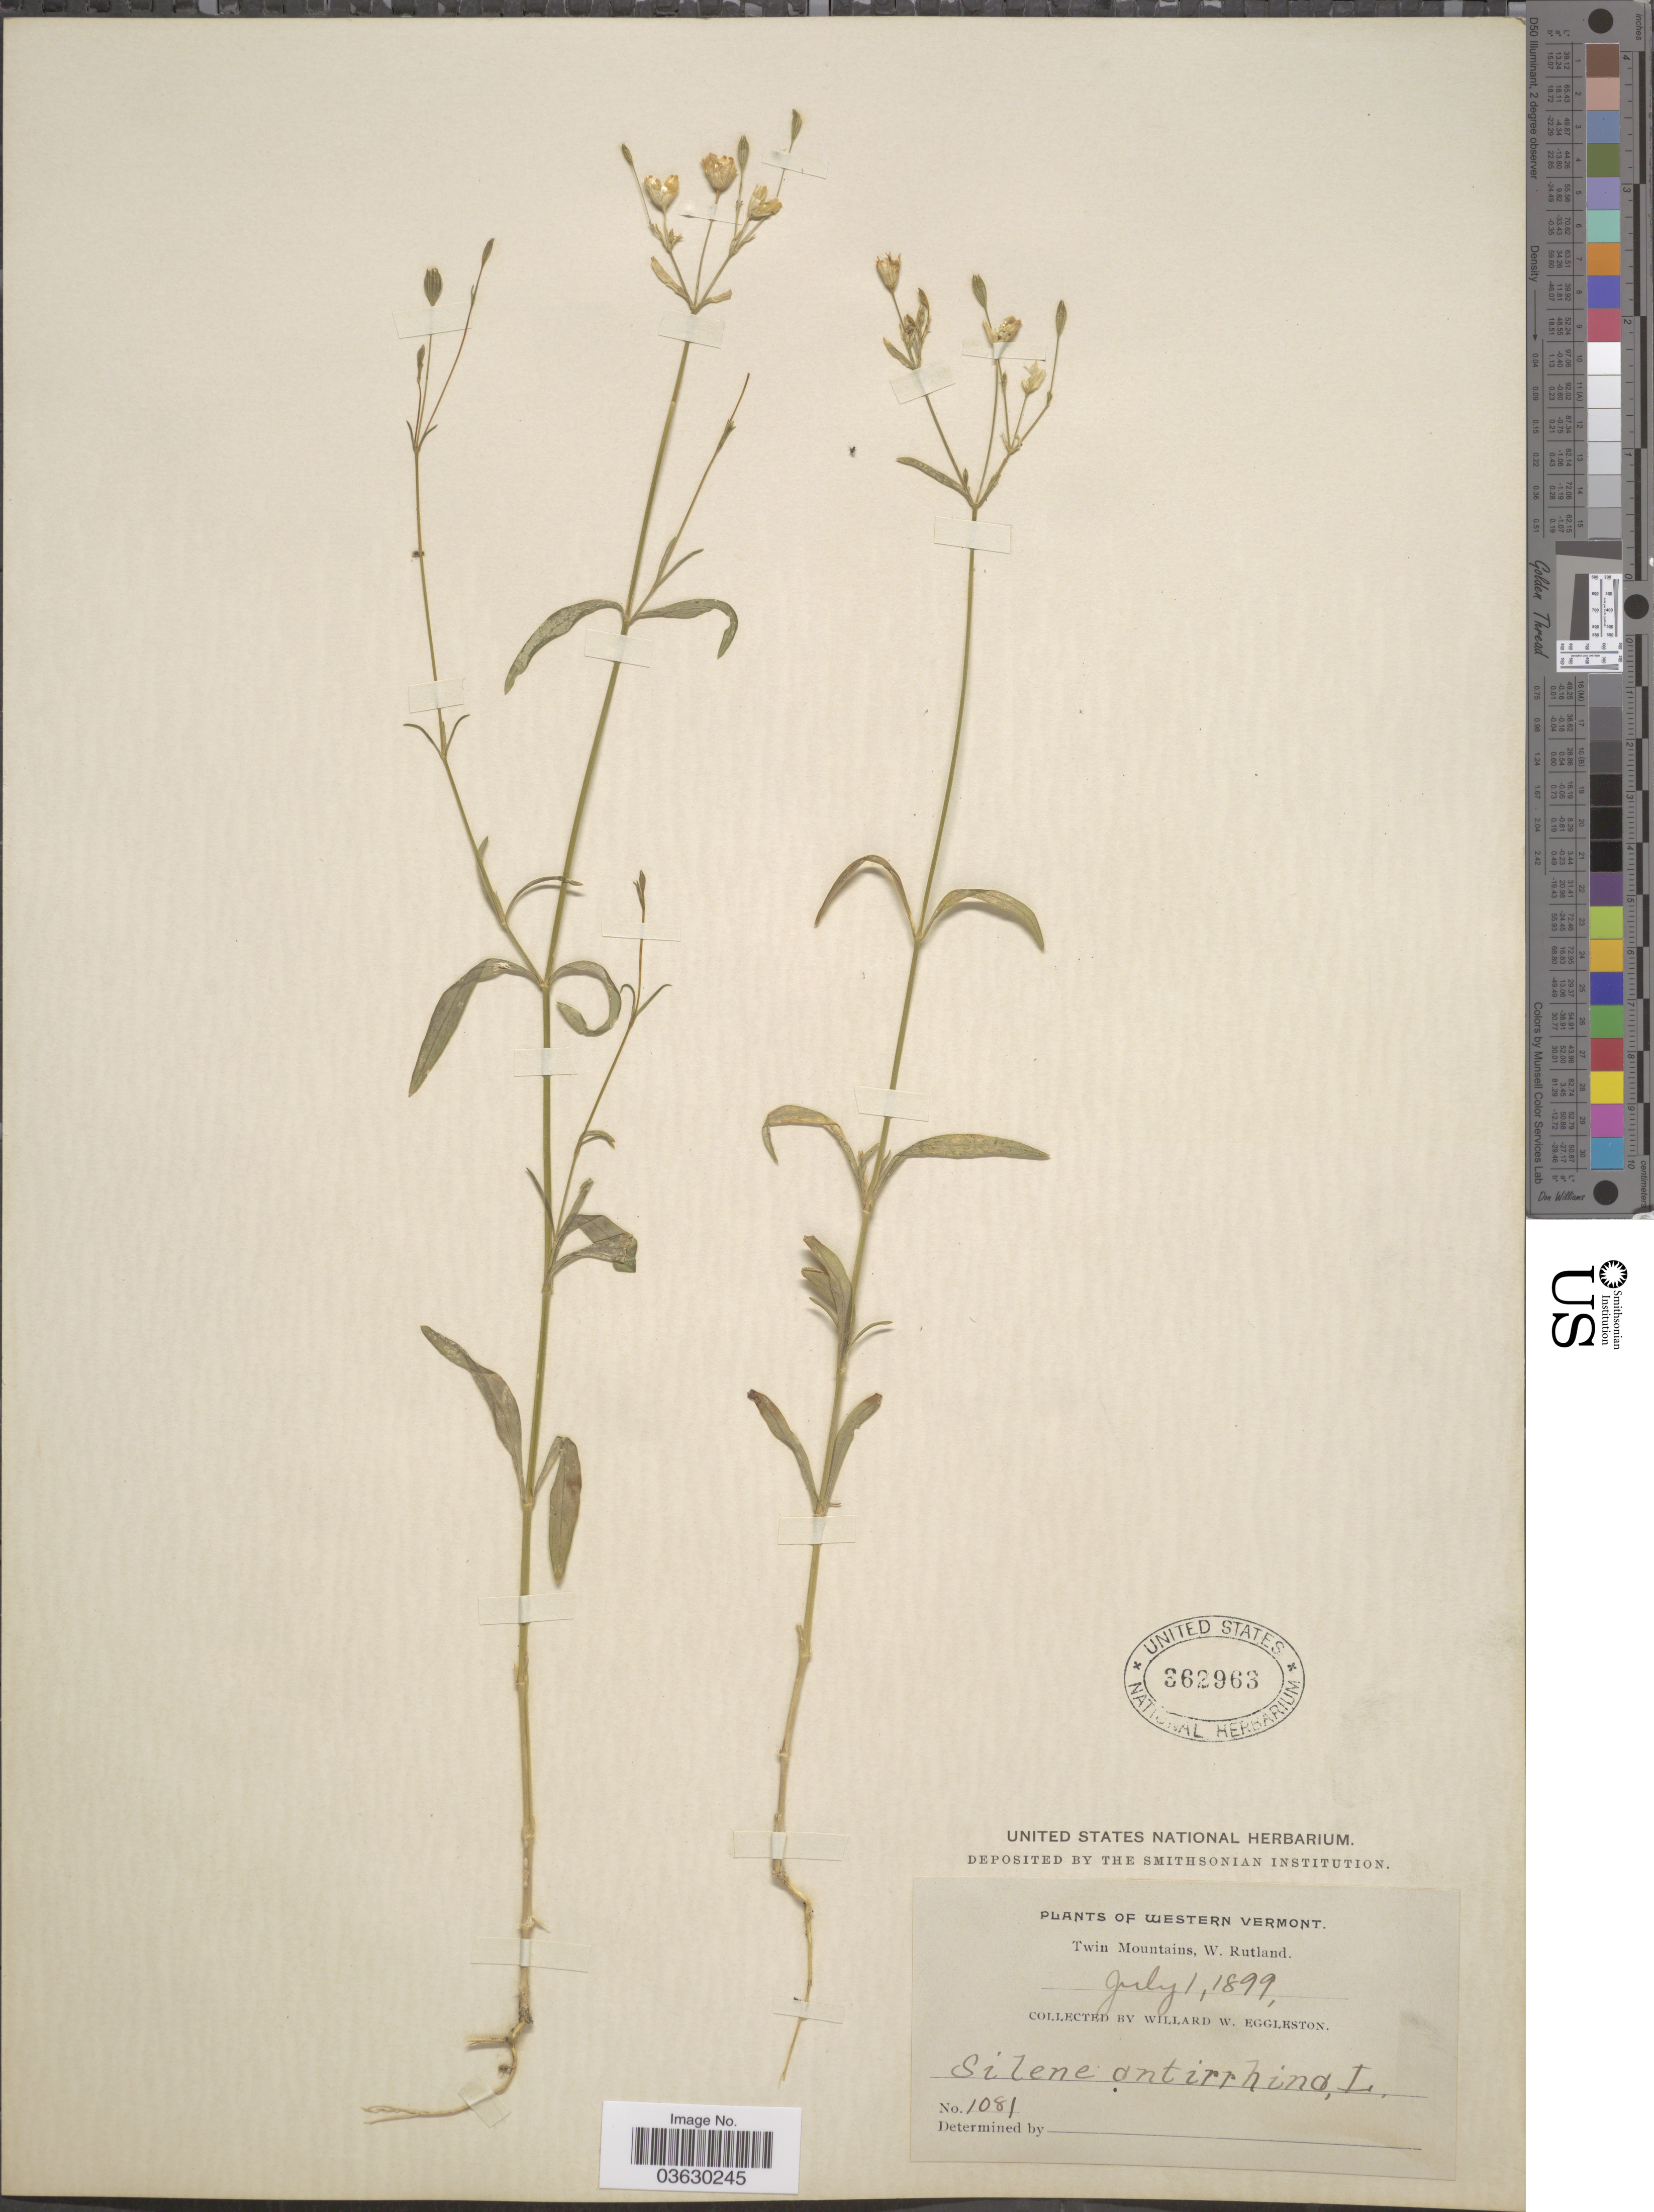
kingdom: Plantae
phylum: Tracheophyta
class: Magnoliopsida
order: Caryophyllales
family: Caryophyllaceae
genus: Silene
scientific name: Silene antirrhina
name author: L.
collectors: W. W. Eggleston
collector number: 1081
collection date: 1899-07-01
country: United States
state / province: Vermont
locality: Western Vermont. Twin Mountains, W. Rutland.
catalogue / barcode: US 362963